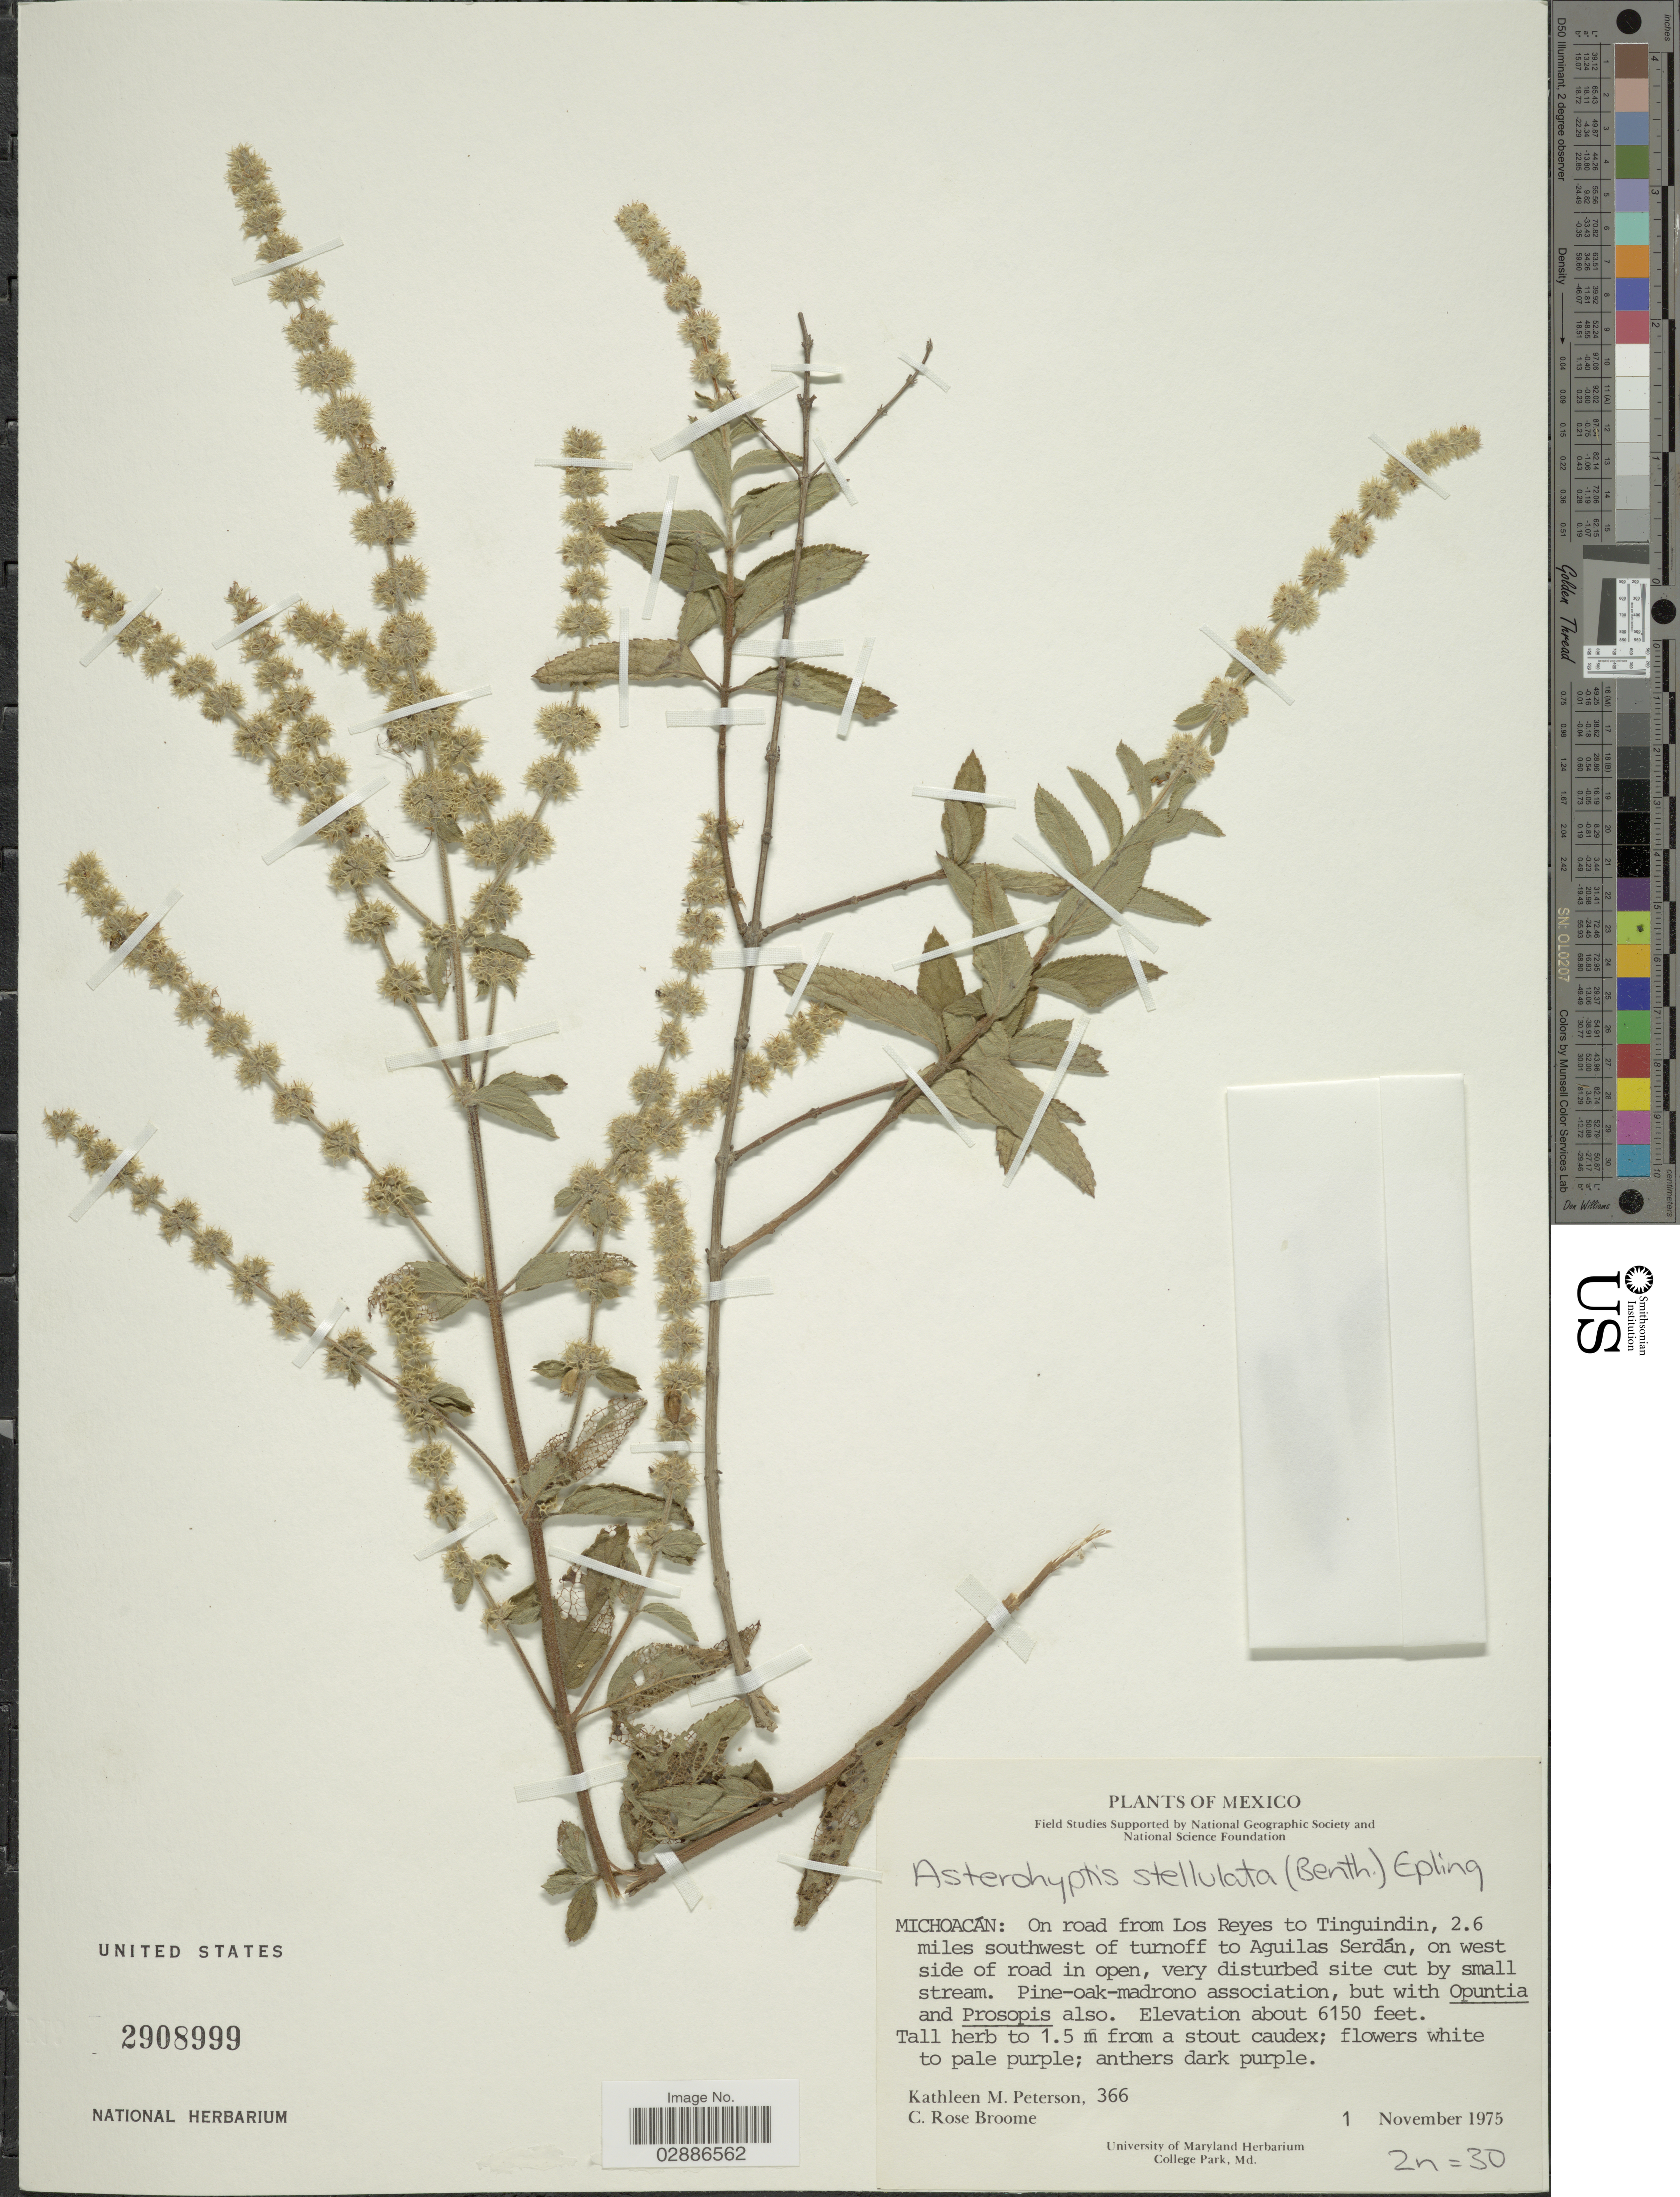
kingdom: Plantae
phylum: Tracheophyta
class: Magnoliopsida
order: Lamiales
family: Lamiaceae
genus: Asterohyptis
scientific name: Asterohyptis stellulata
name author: (Benth.) Epling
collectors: K. Peterson & C. R. Broome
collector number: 366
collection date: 1975-11-01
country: Mexico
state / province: Michoacán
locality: On road from Los Reyes to Tinguindin, 2.6 miles southwest of turnoff to Aguilas Serdán, on west side of road in open.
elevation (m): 1875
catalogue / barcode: US 2908999